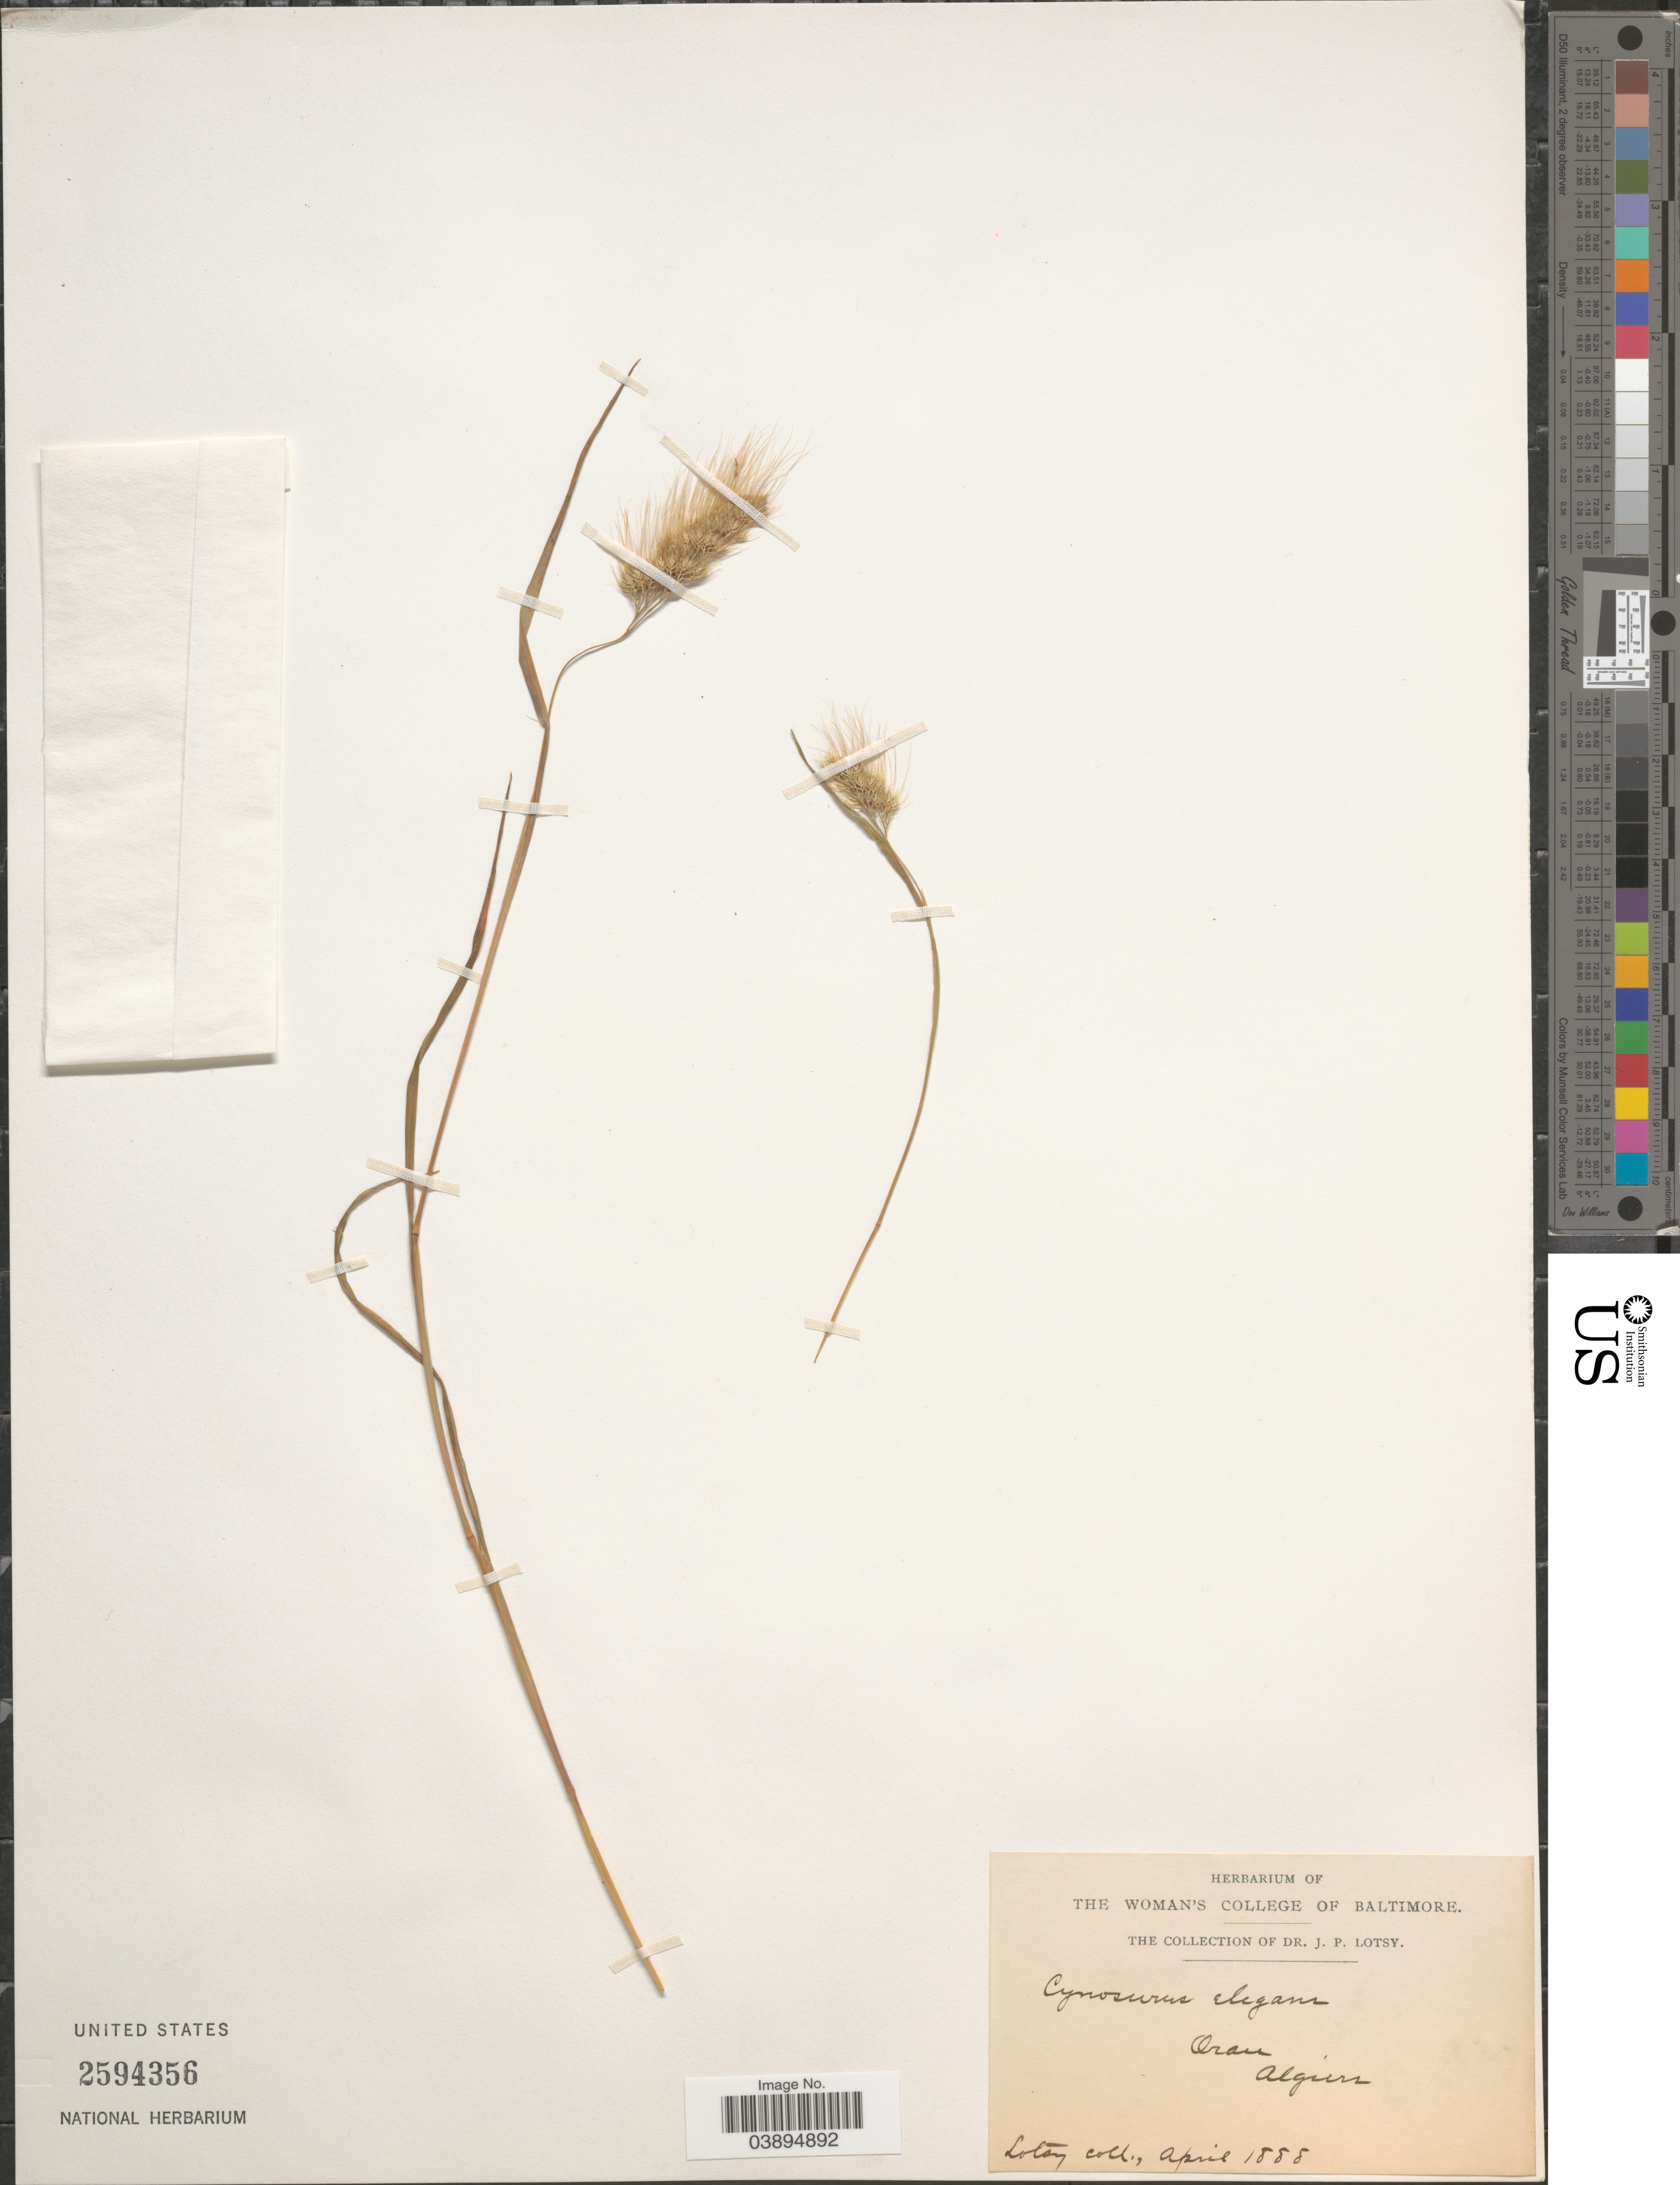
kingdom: Plantae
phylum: Tracheophyta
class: Liliopsida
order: Poales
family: Poaceae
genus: Cynosurus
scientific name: Cynosurus elegans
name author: Desf.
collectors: J. Lotsy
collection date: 1888-04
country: Algeria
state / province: Oran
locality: Oran. Algiers.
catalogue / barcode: US 2594356